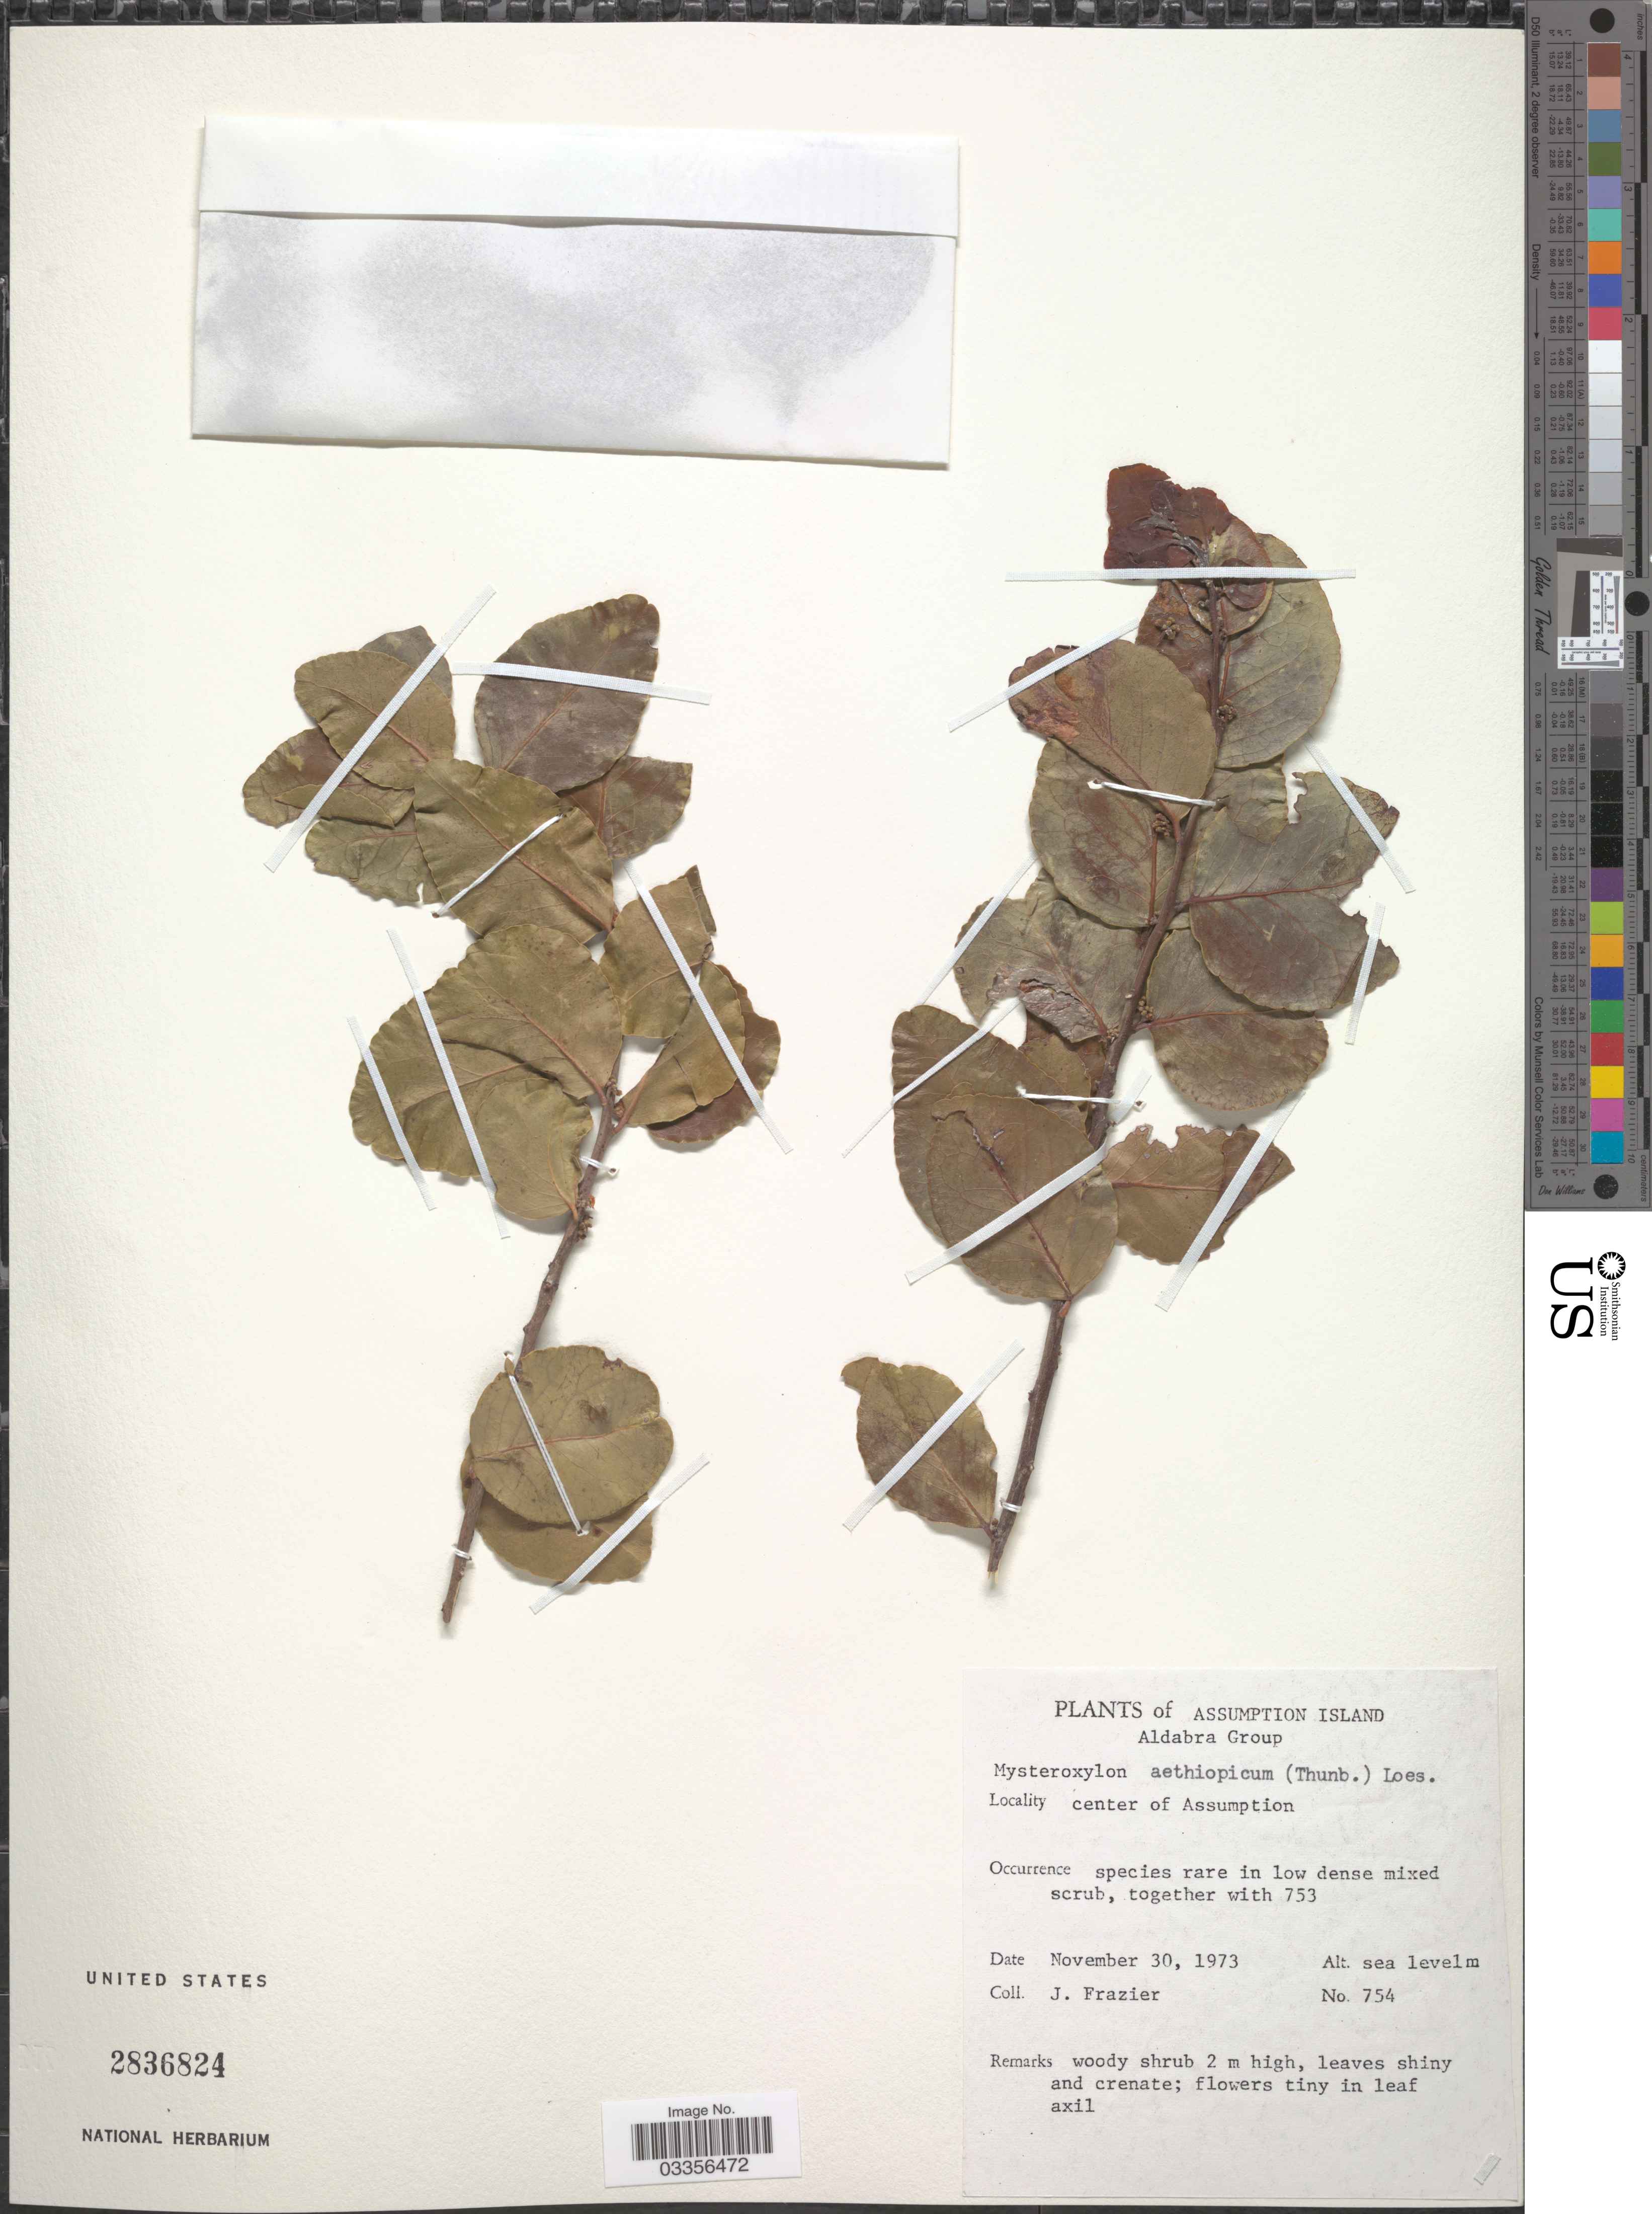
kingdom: Plantae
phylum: Tracheophyta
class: Magnoliopsida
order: Celastrales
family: Celastraceae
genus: Mystroxylon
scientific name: Mystroxylon aethiopicum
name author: (Thunb.) Loes.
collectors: J. Frazier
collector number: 754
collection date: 1973-11-30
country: Seychelles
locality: Assumption Island, Aldabra Group, center of Assumption.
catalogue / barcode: US 2836824